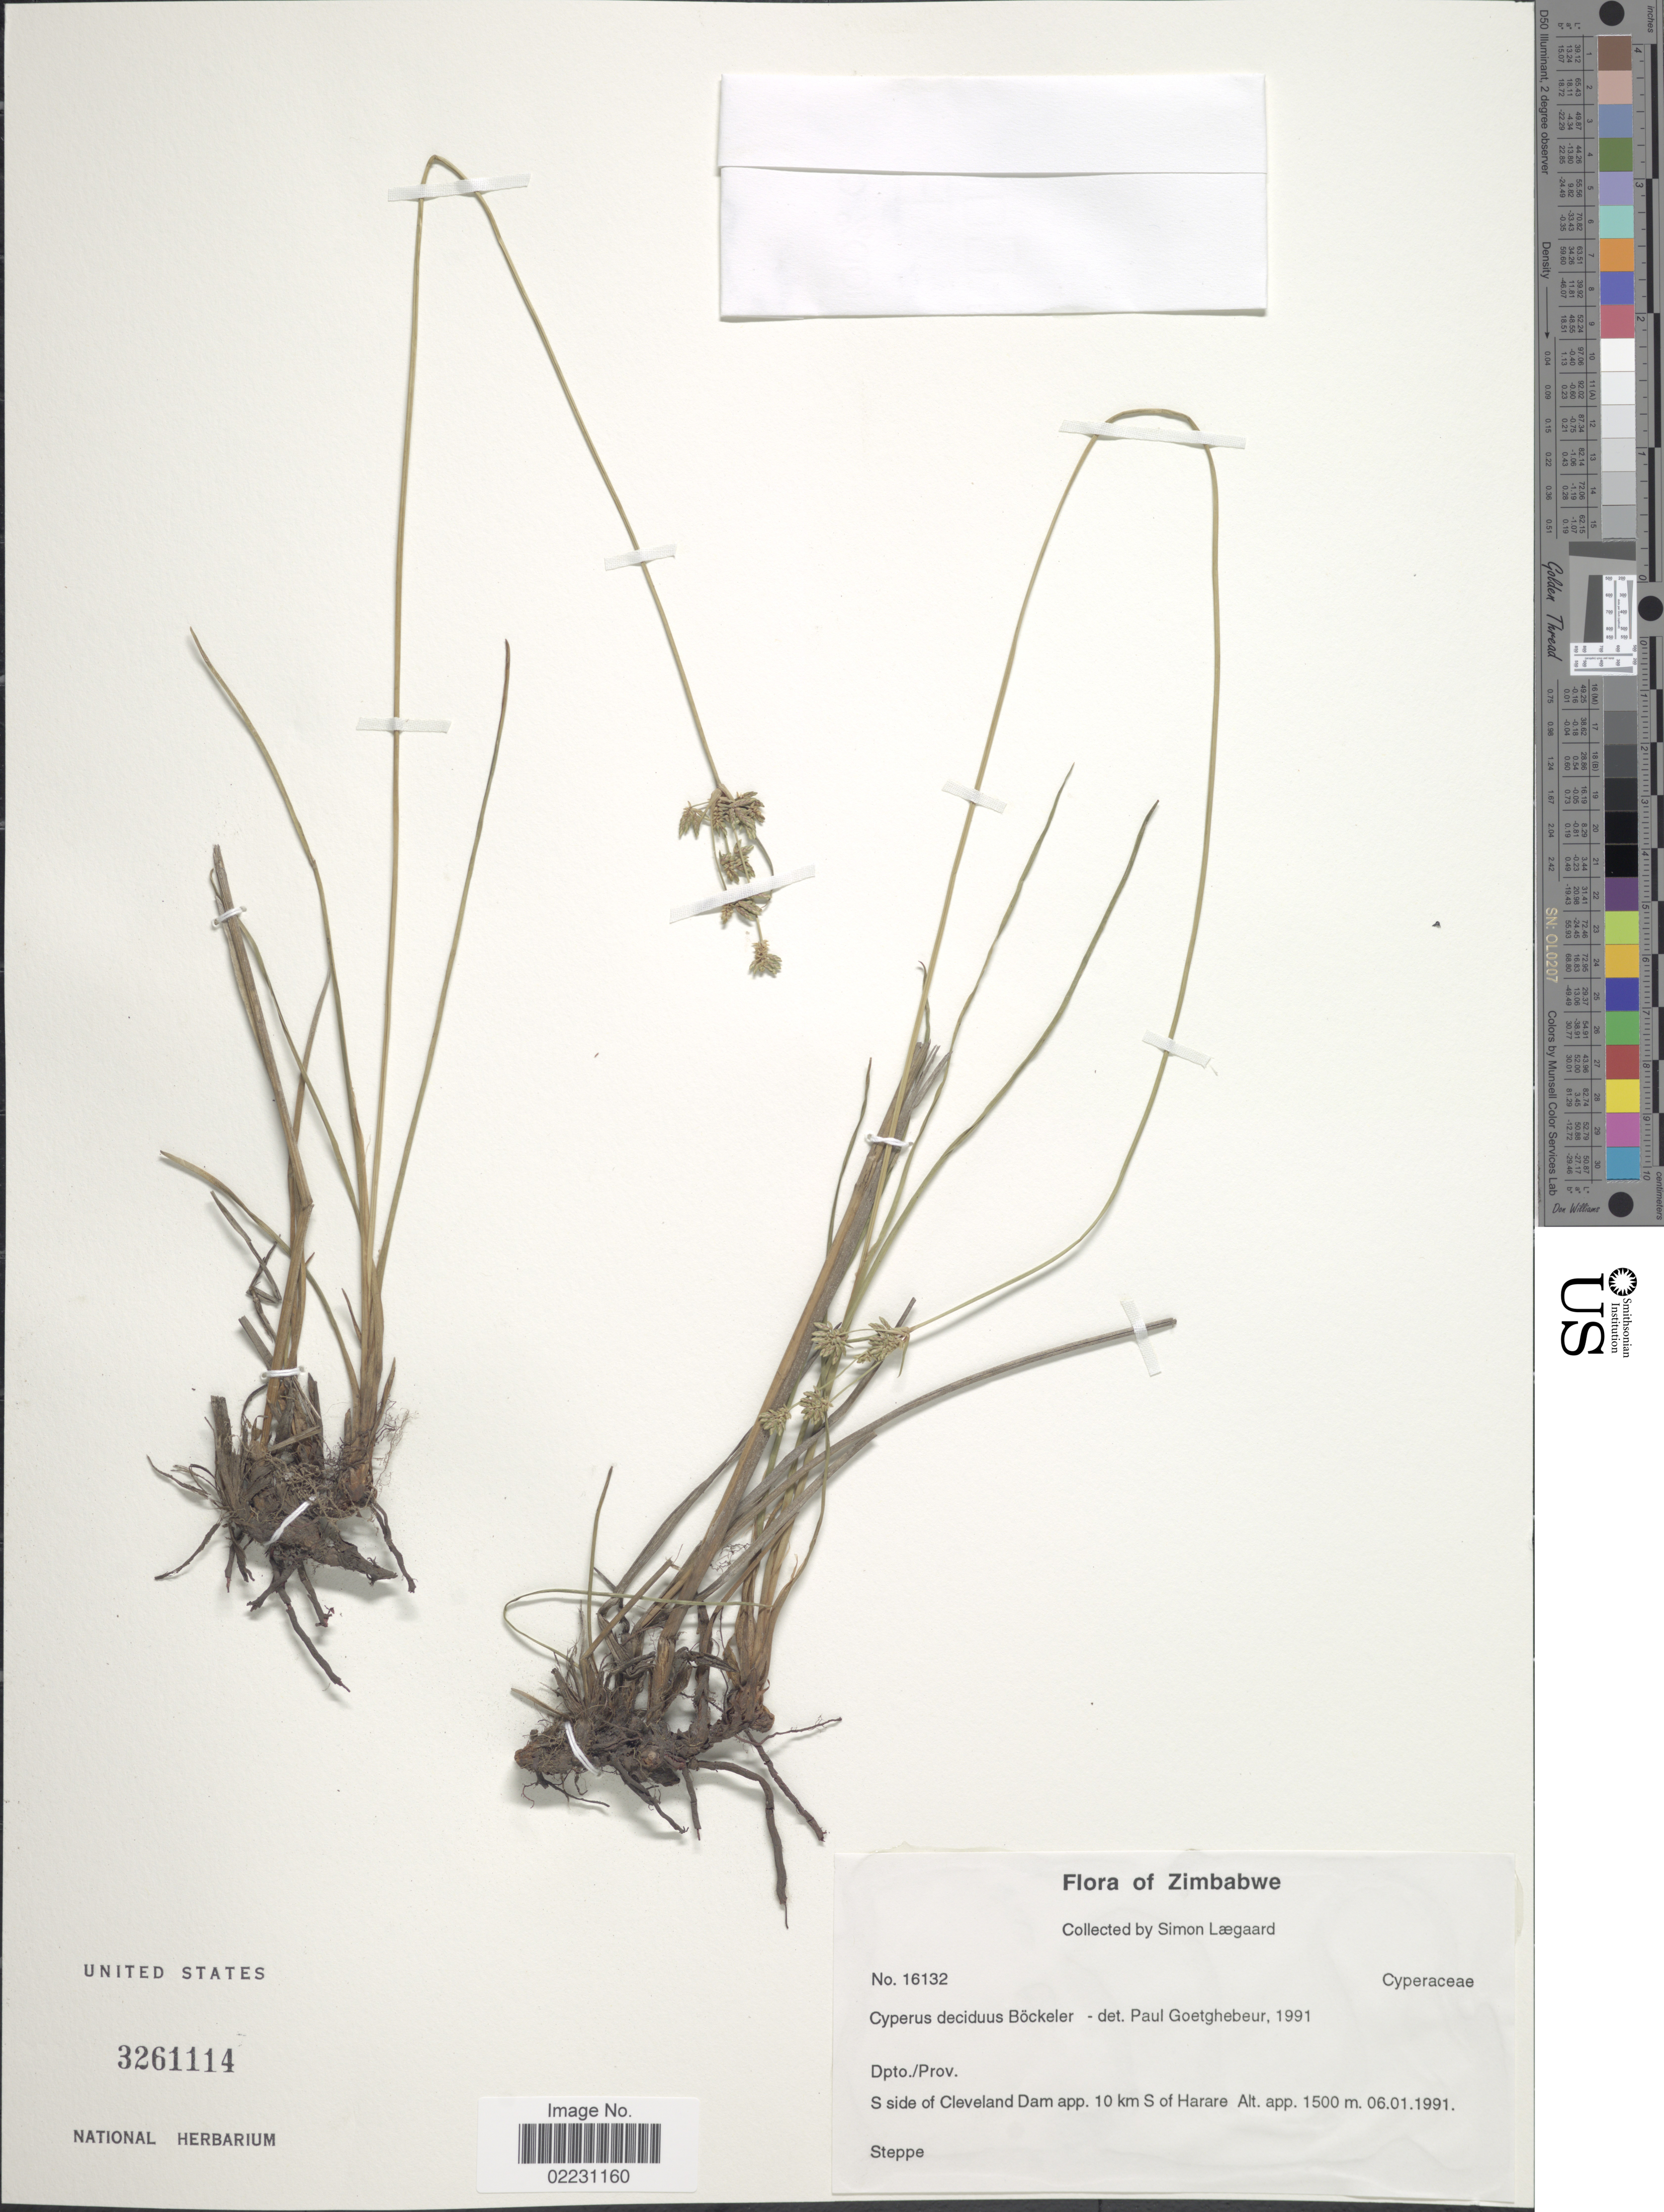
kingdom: Plantae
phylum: Tracheophyta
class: Liliopsida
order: Poales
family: Cyperaceae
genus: Cyperus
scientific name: Cyperus deciduus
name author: Boeckeler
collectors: S. Lægaard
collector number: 16132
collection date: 1991-01-06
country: Zimbabwe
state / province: Harare (city)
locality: S side of Cleveland Dam app. 10 km S of Harare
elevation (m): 1500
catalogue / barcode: US 3261114